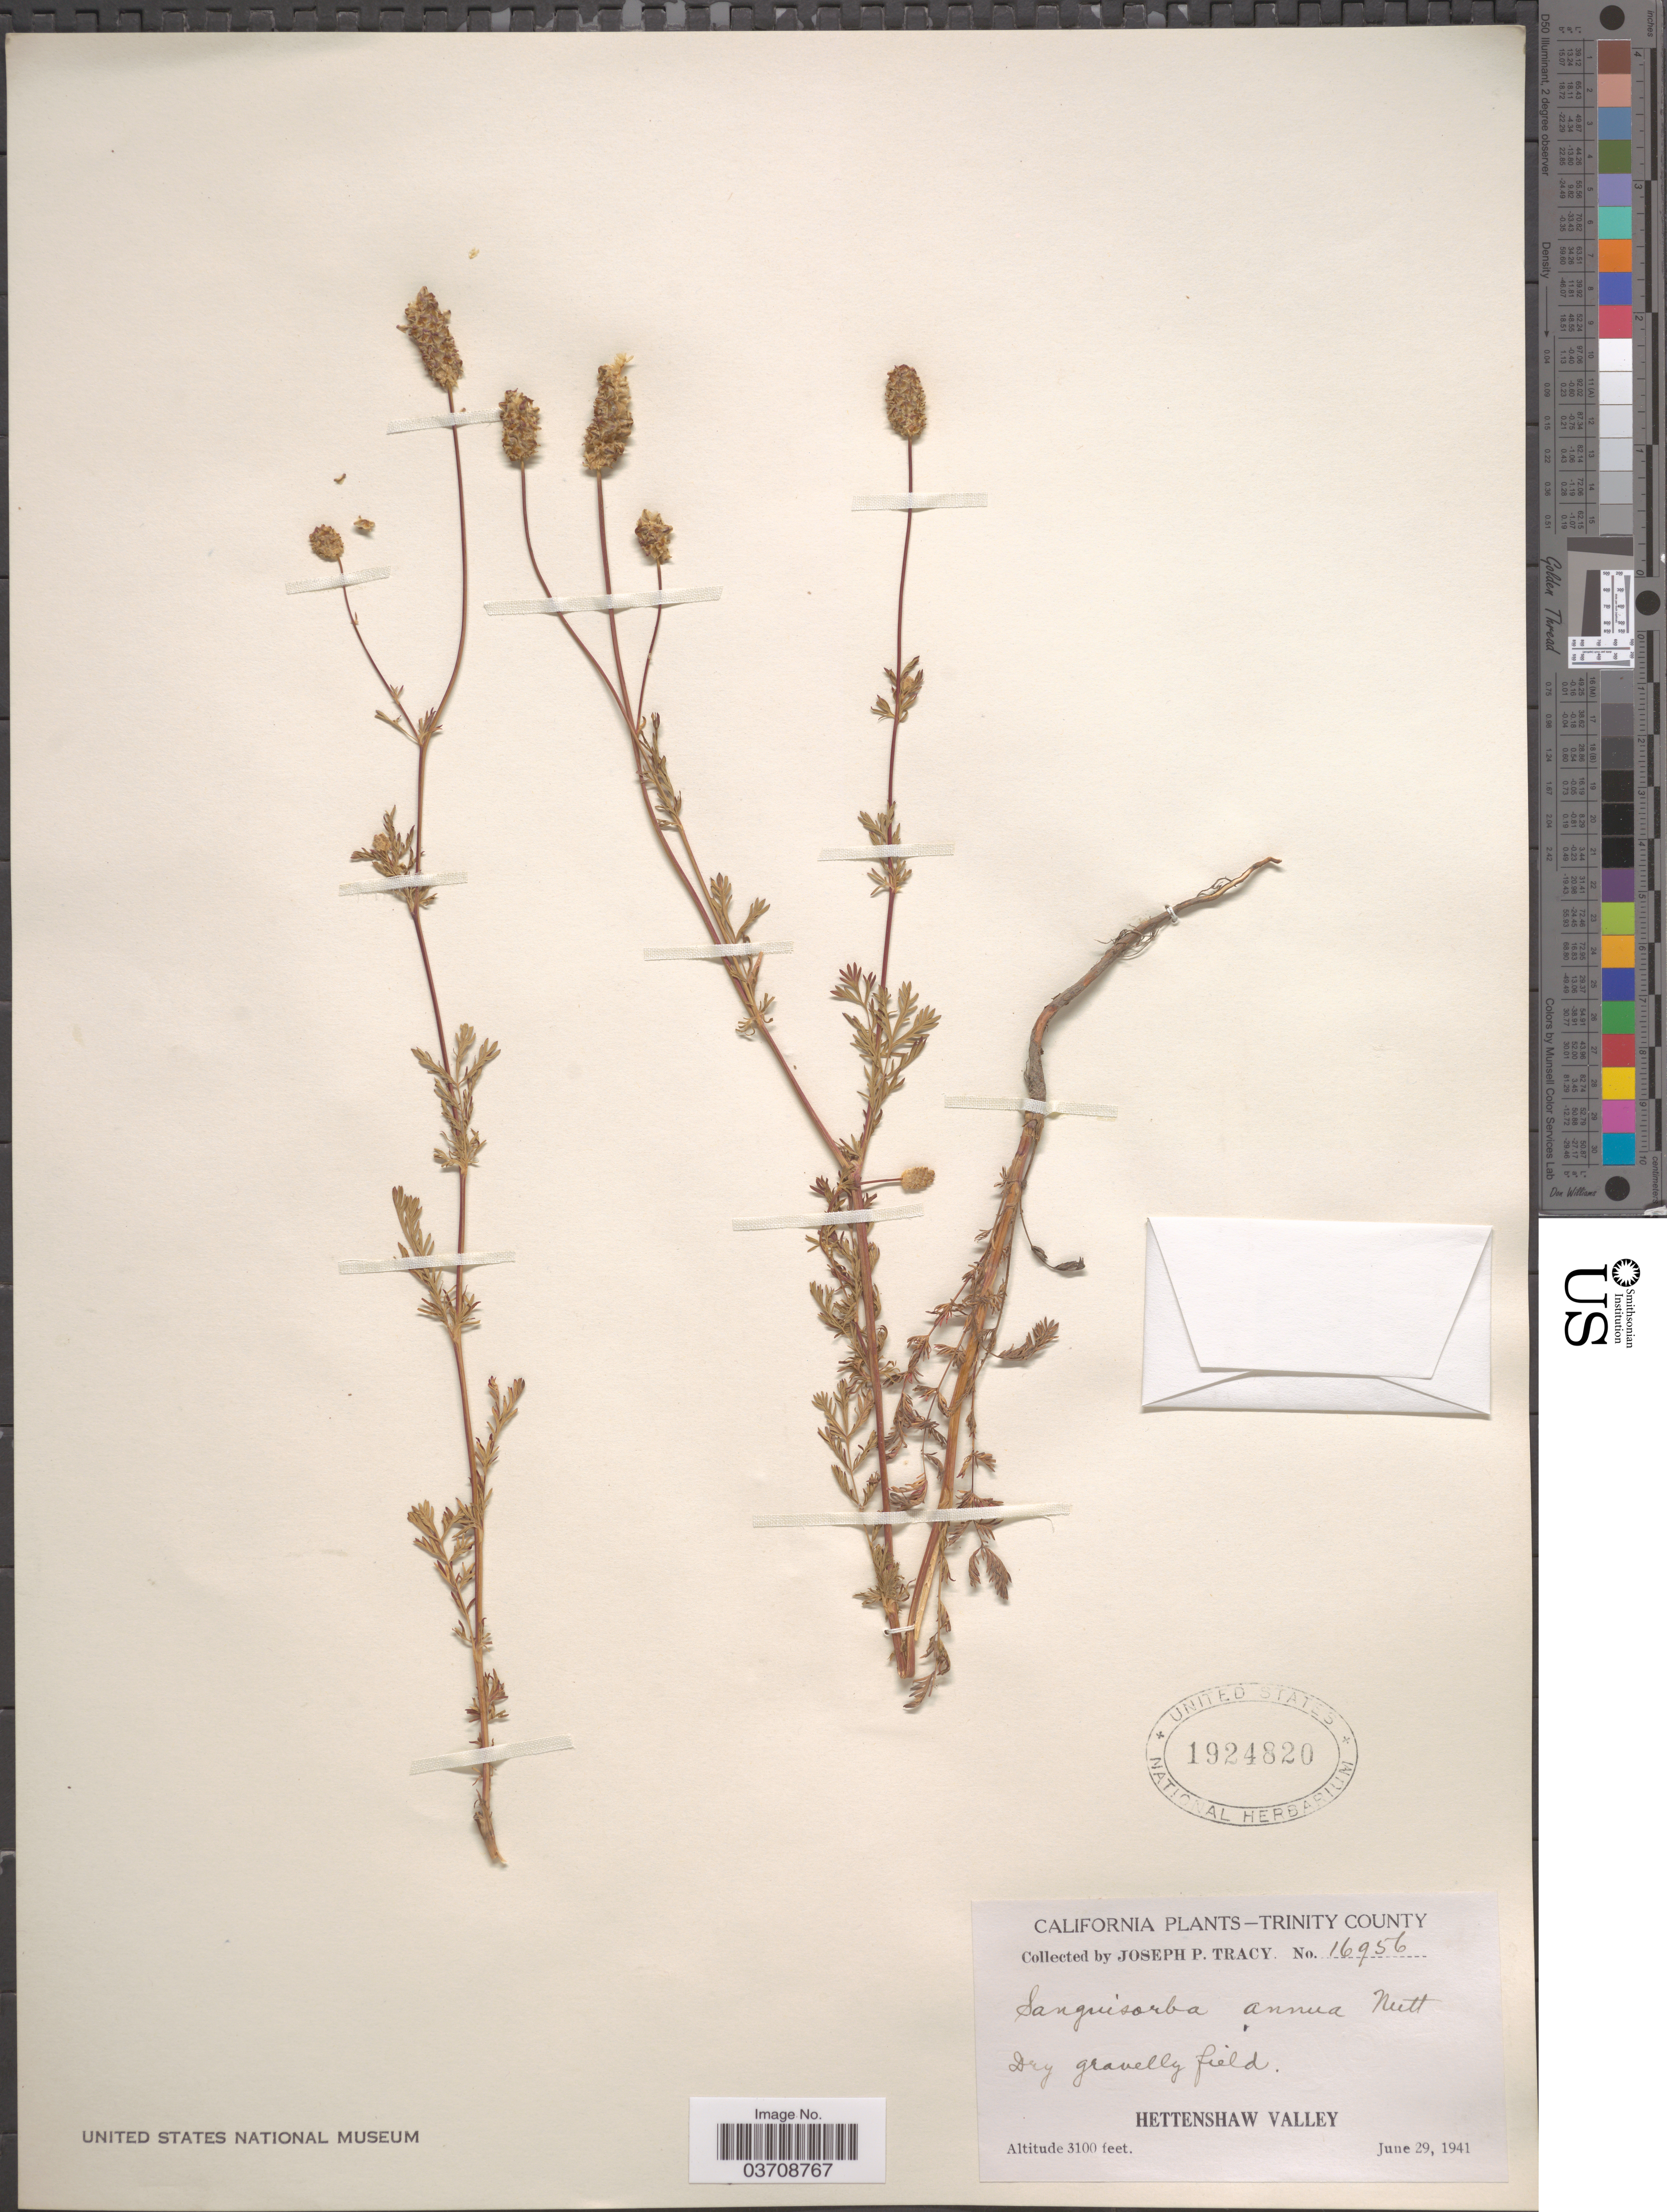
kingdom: Plantae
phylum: Tracheophyta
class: Magnoliopsida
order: Rosales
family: Rosaceae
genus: Sanguisorba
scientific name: Sanguisorba occidentalis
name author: Nutt.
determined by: Strong, Mark T., (BOT), Smithsonian Institution - National Museum of Natural History (UNITED STATES)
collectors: J. Tracy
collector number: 16956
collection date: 1941-06-29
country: United States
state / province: California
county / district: Trinity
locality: Trinity County. Dry gravelly field. Hettenshaw Valley.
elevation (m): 945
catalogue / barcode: US 1924820